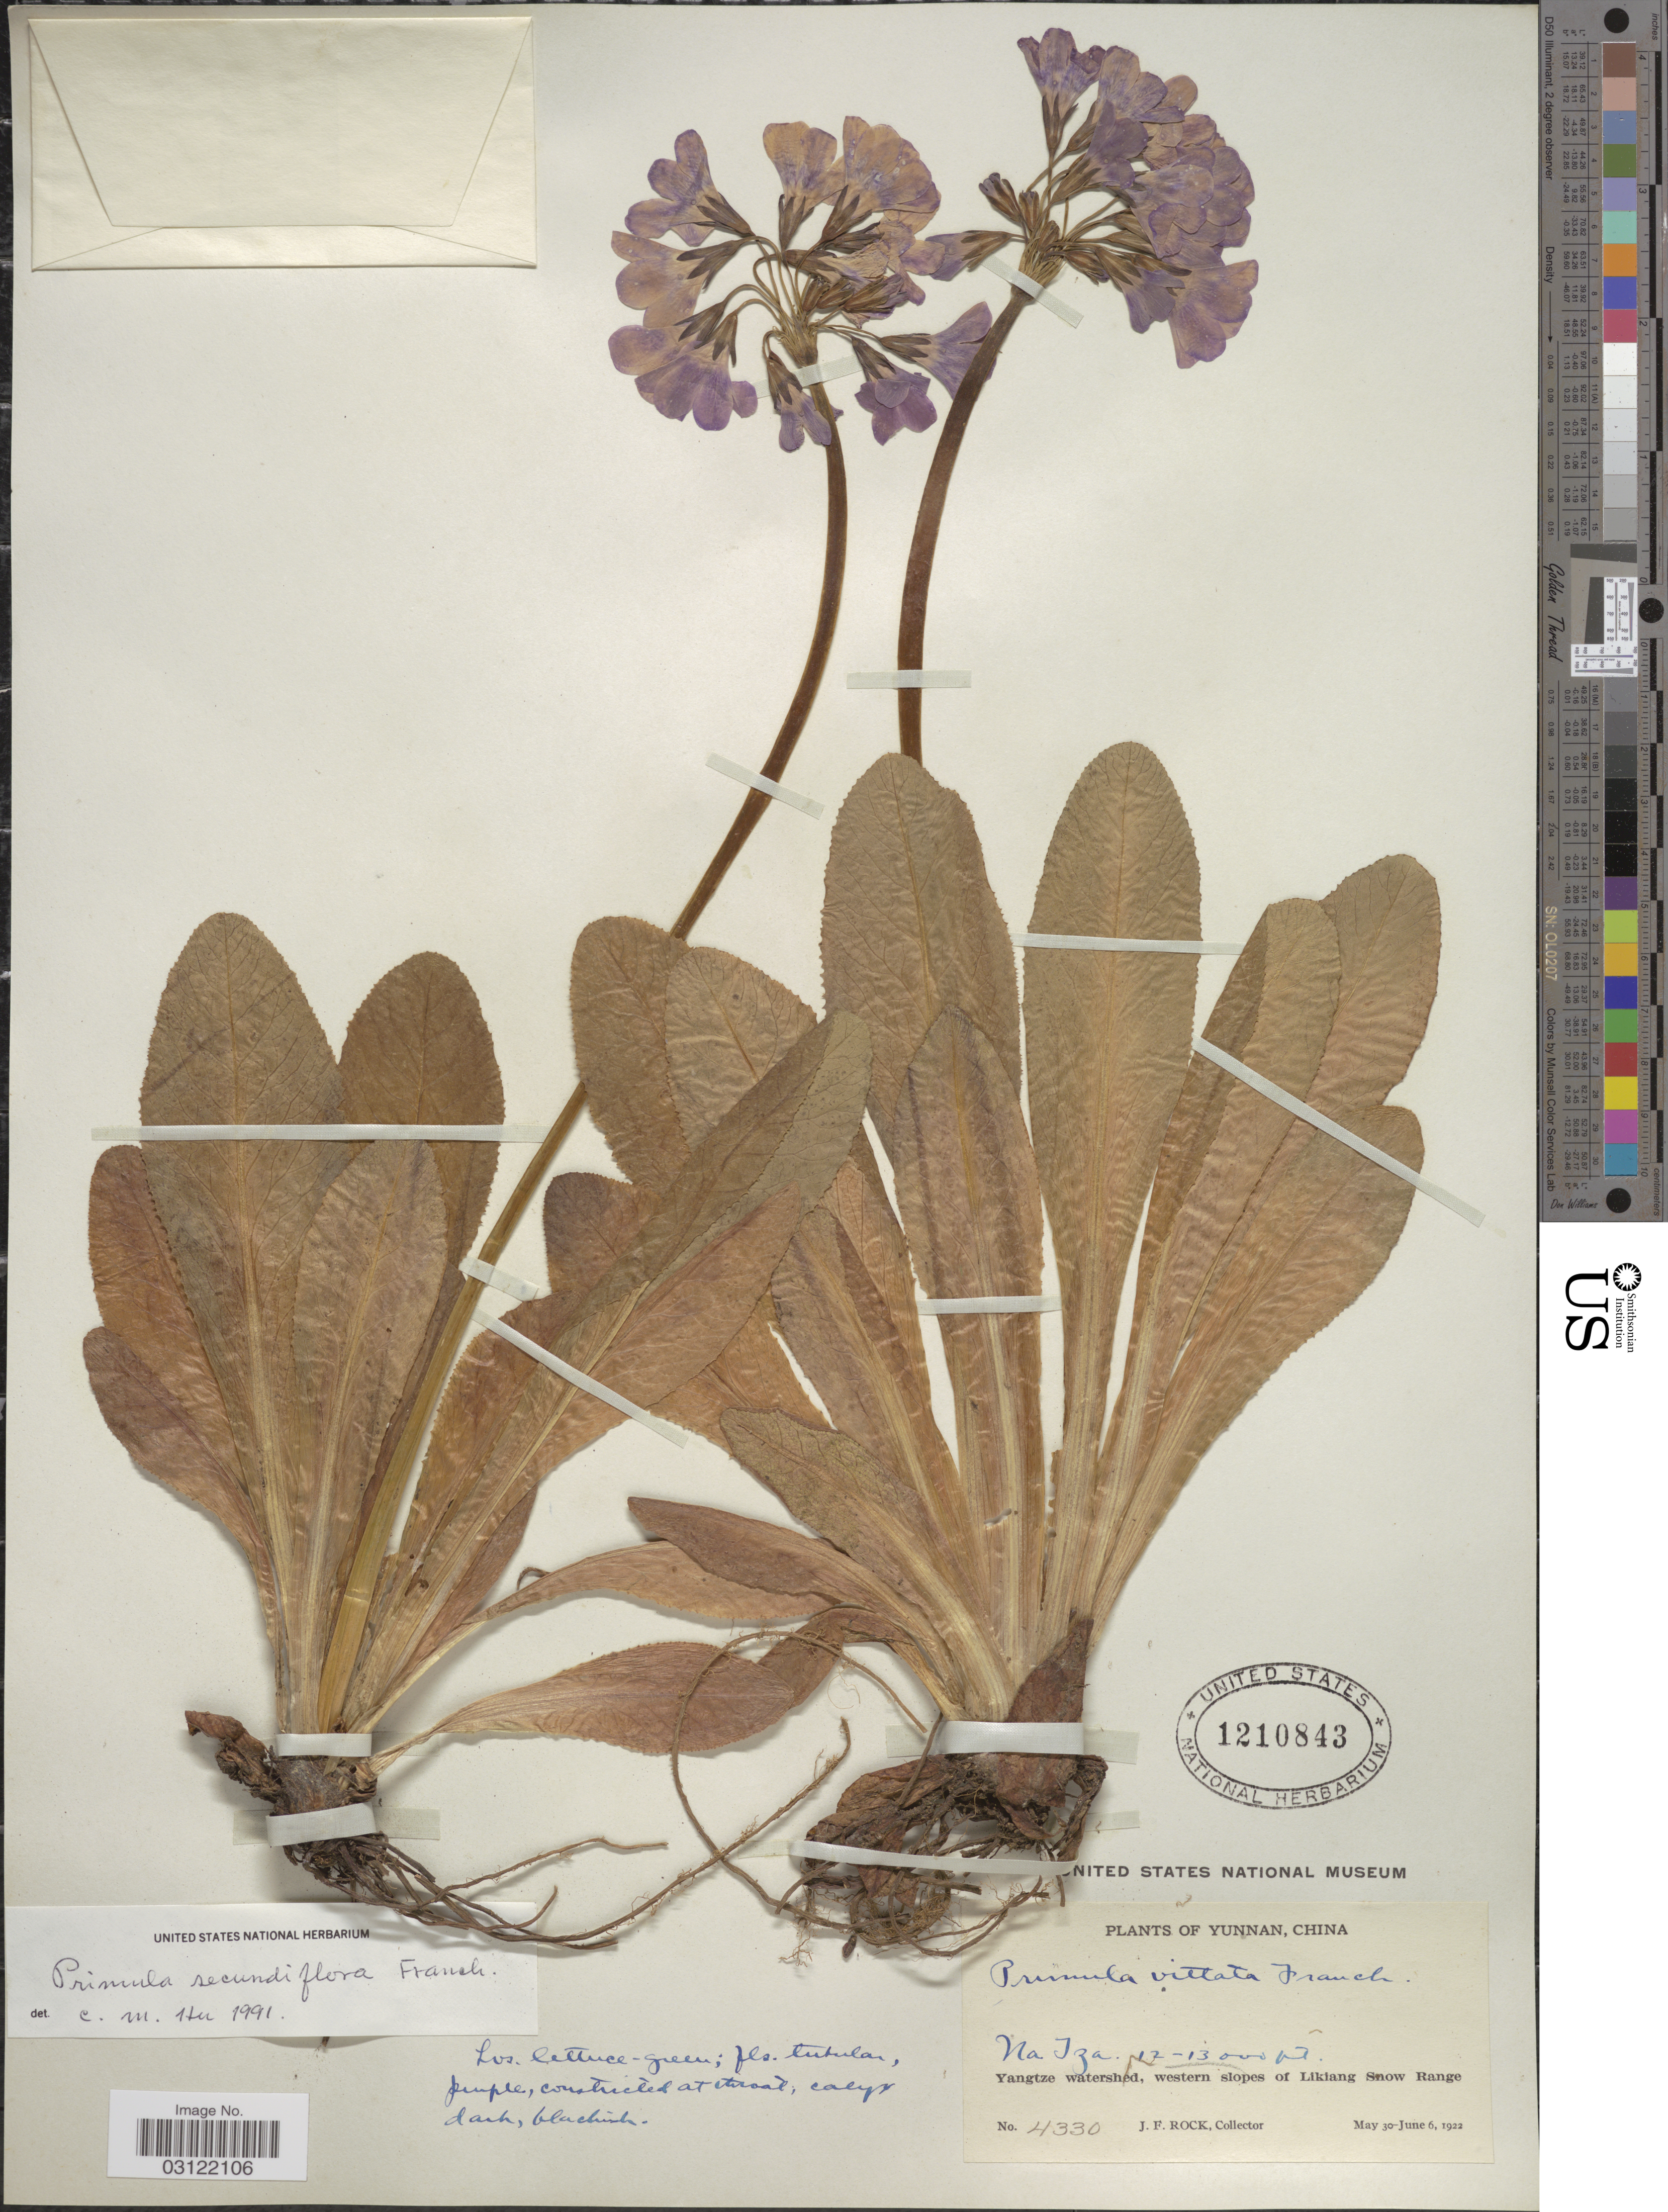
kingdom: Plantae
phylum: Tracheophyta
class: Magnoliopsida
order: Ericales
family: Primulaceae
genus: Primula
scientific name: Primula secundiflora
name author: Franch.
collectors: J. Rock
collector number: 4330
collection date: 1922-05-30/1922-06-06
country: China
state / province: Yunnan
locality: Na Iza. Yangtze watershed, western slopes of Likiang Snow Range.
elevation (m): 3658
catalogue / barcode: US 1210843